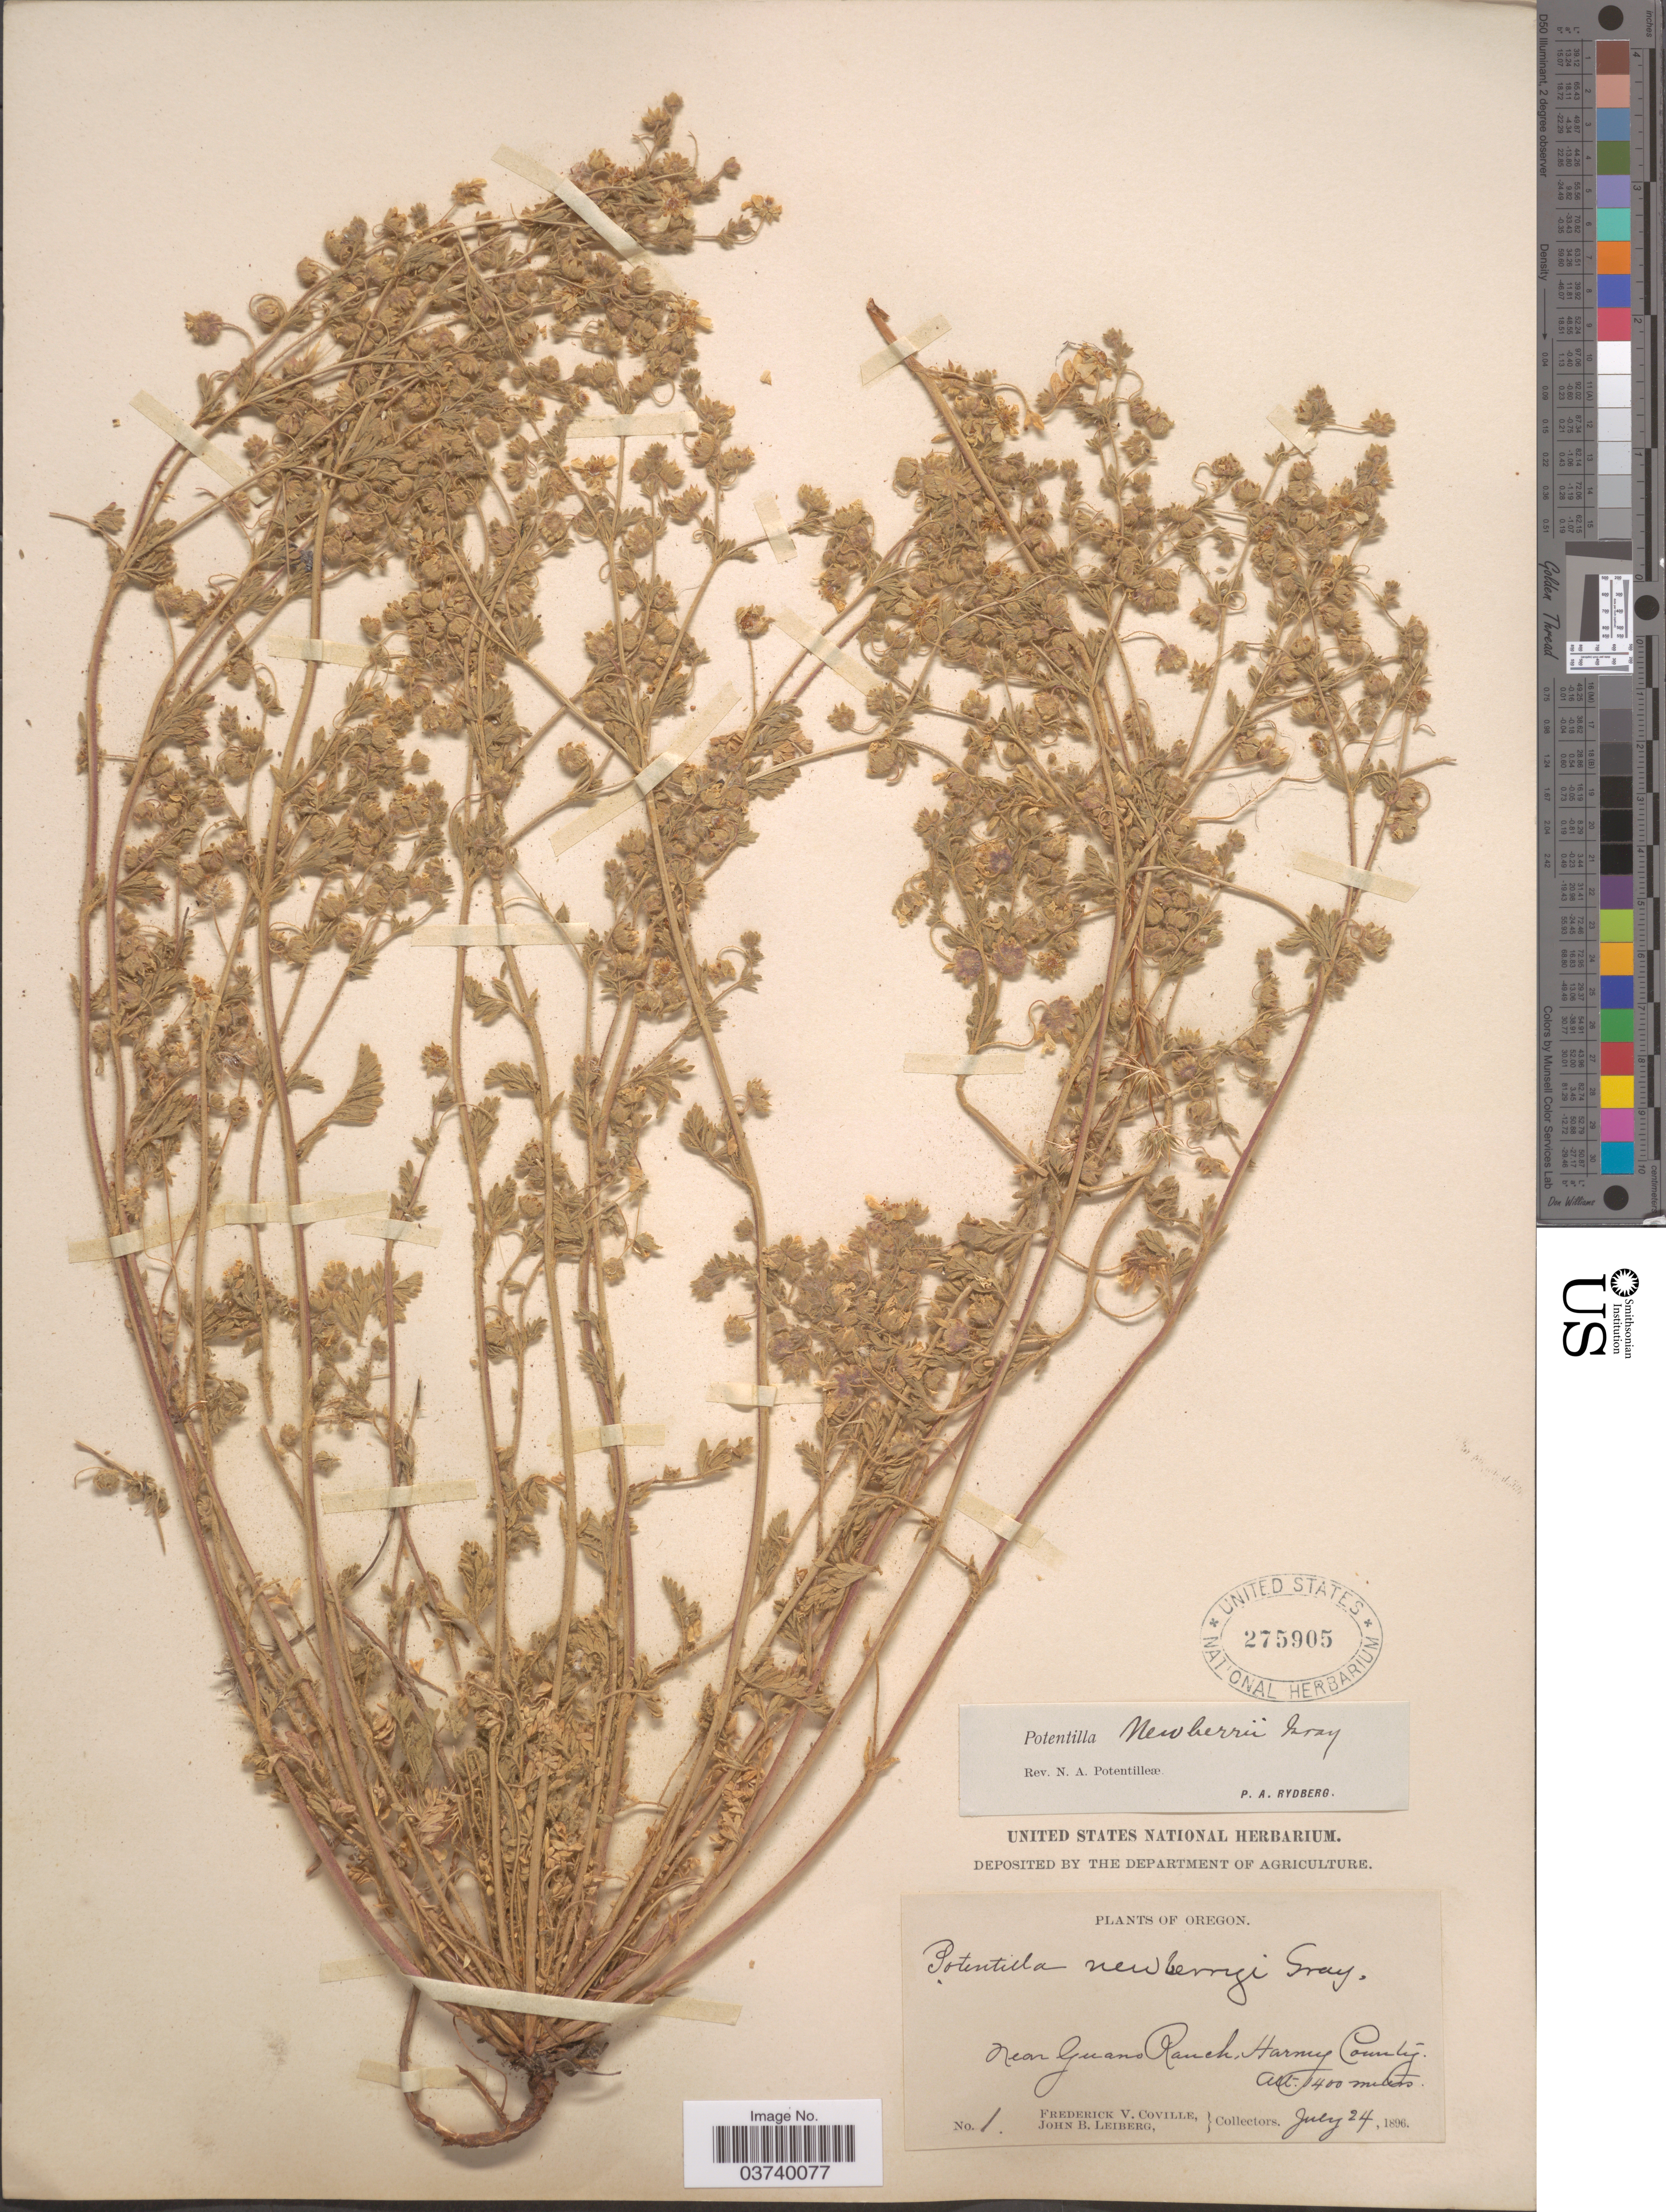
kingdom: Plantae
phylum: Tracheophyta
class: Magnoliopsida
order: Rosales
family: Rosaceae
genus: Potentilla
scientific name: Potentilla newberryi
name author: A. Gray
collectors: F. V. Coville & J. B. Leiberg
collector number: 1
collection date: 1896-07-24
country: United States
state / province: Oregon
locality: Near Guans Ranch, Harmy County.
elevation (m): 1400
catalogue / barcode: US 275905